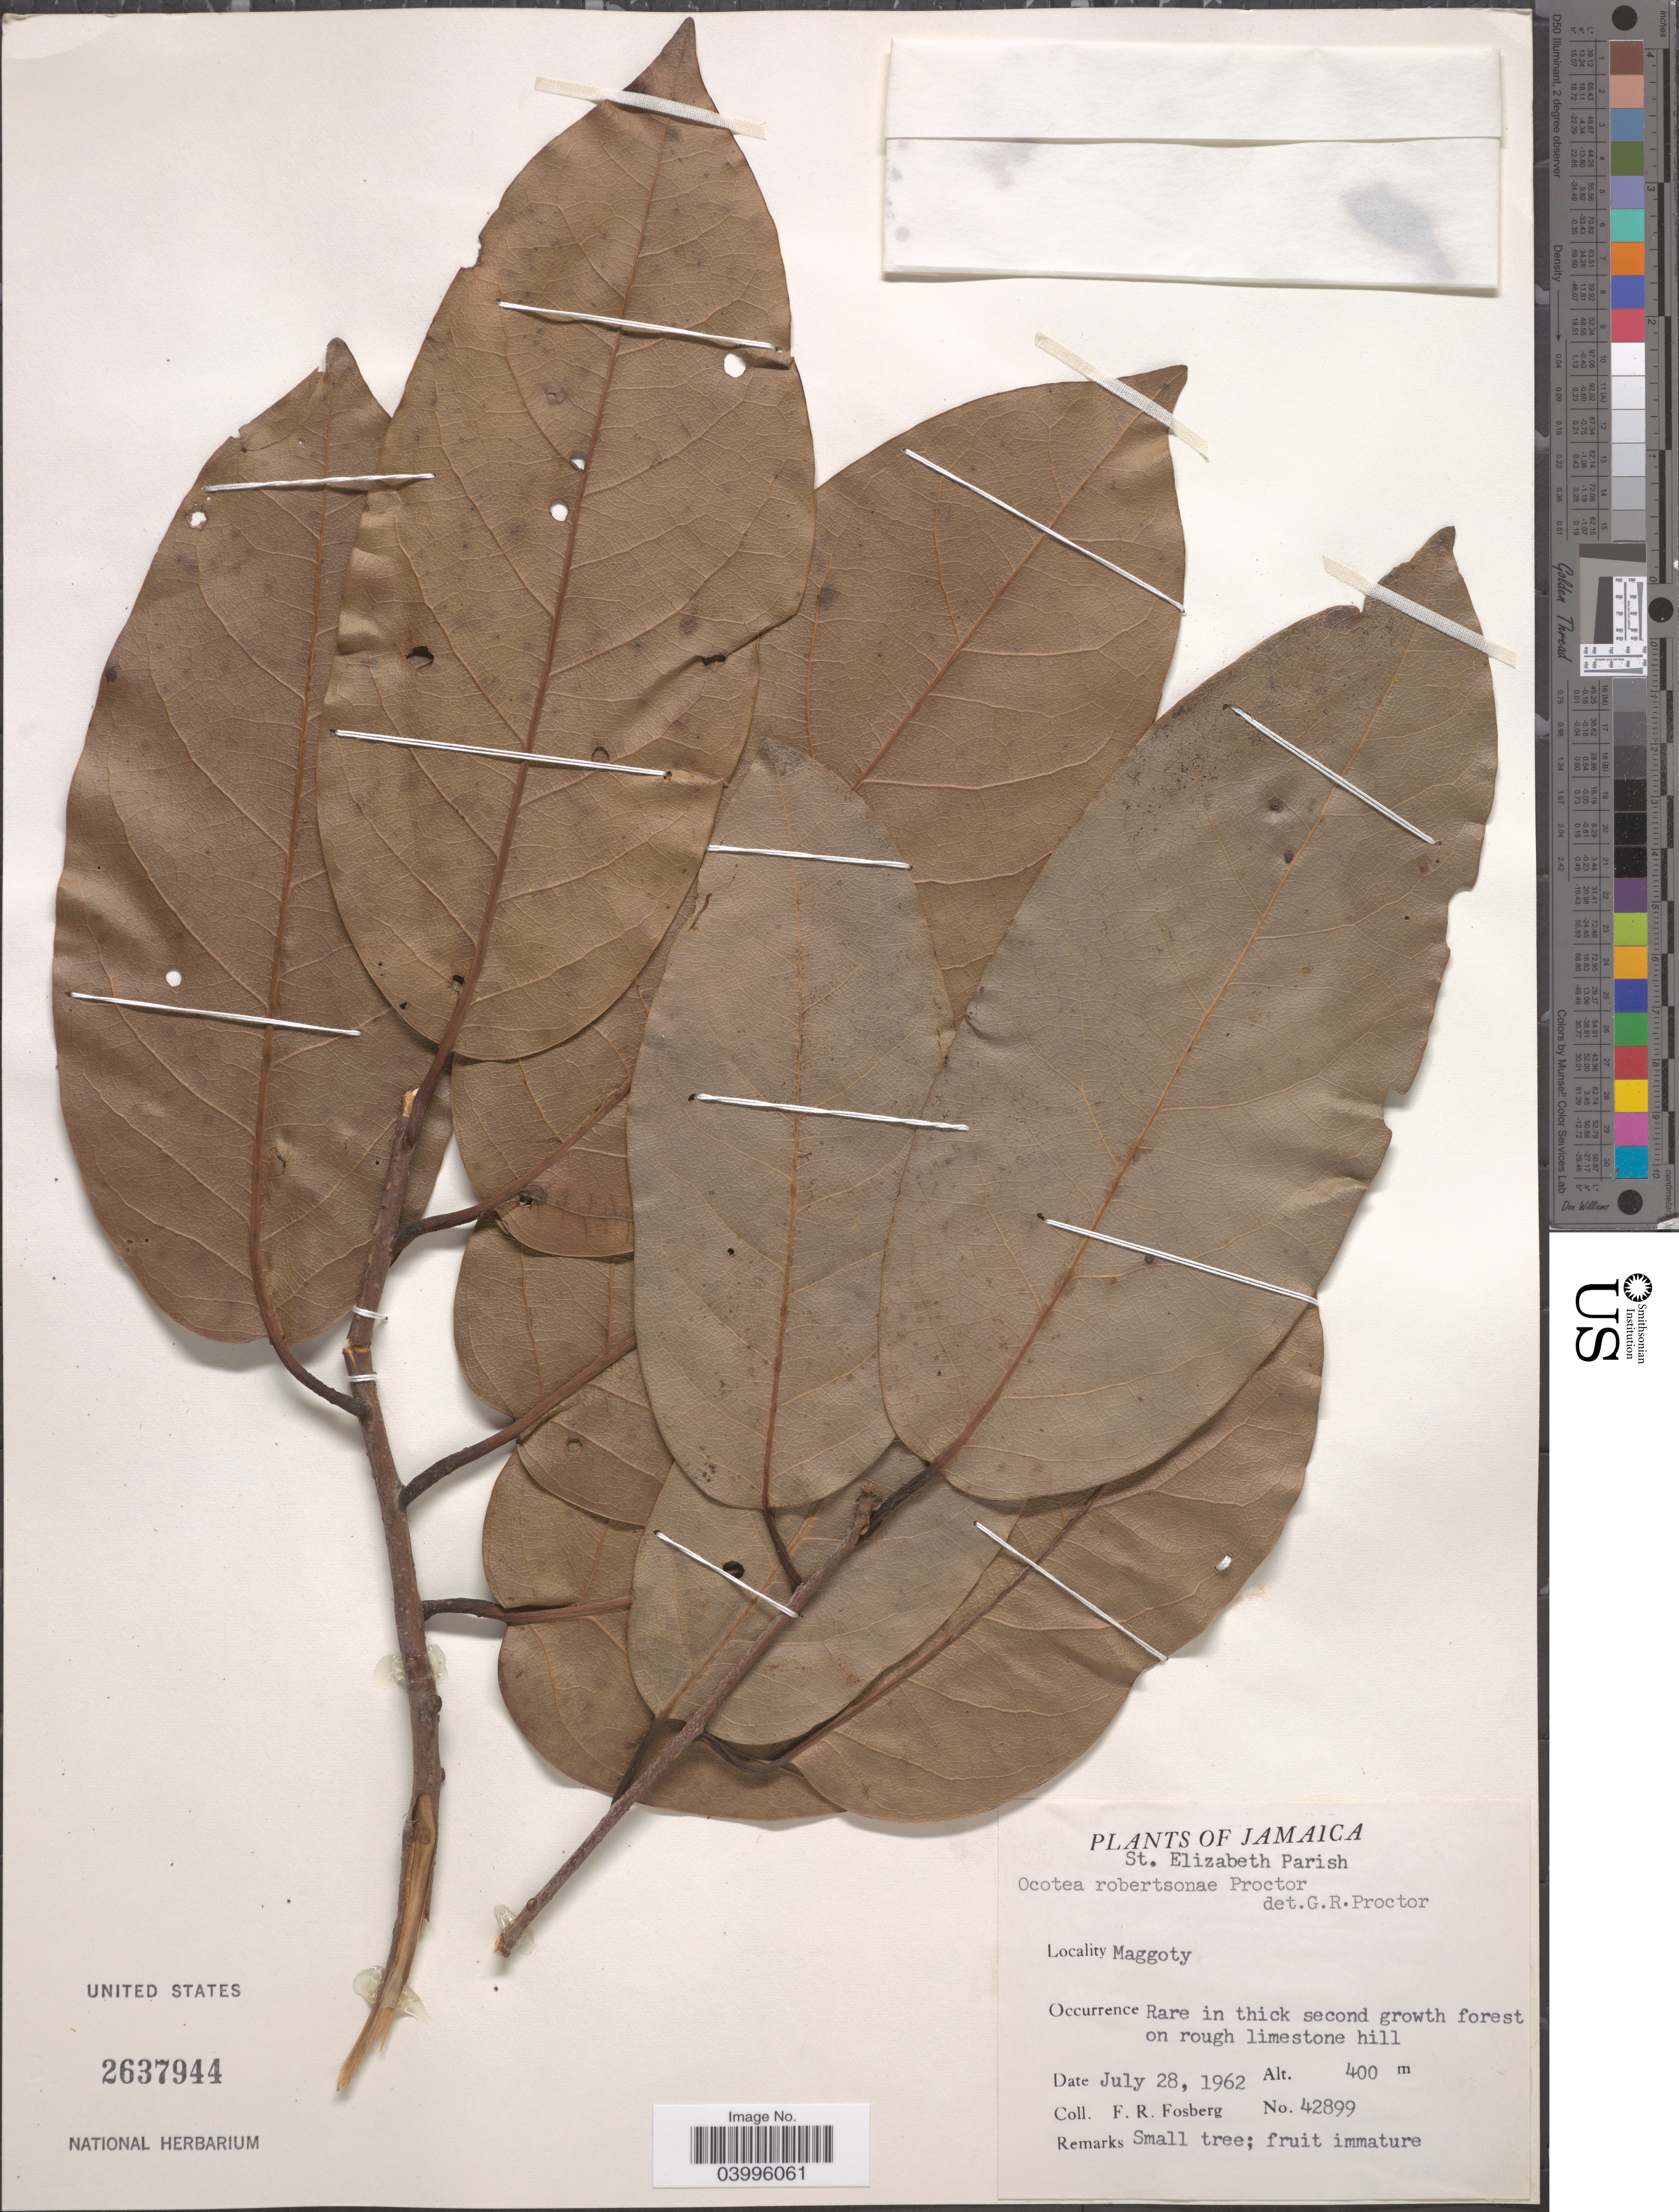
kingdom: Plantae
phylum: Tracheophyta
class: Magnoliopsida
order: Laurales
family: Lauraceae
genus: Ocotea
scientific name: Ocotea robertsonae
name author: Proctor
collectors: F. R. Fosberg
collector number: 42899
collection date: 1962-07-28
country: Jamaica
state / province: Saint Elizabeth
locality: St. Elizabeth Parish. Maggoty.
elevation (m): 400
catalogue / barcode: US 2637944